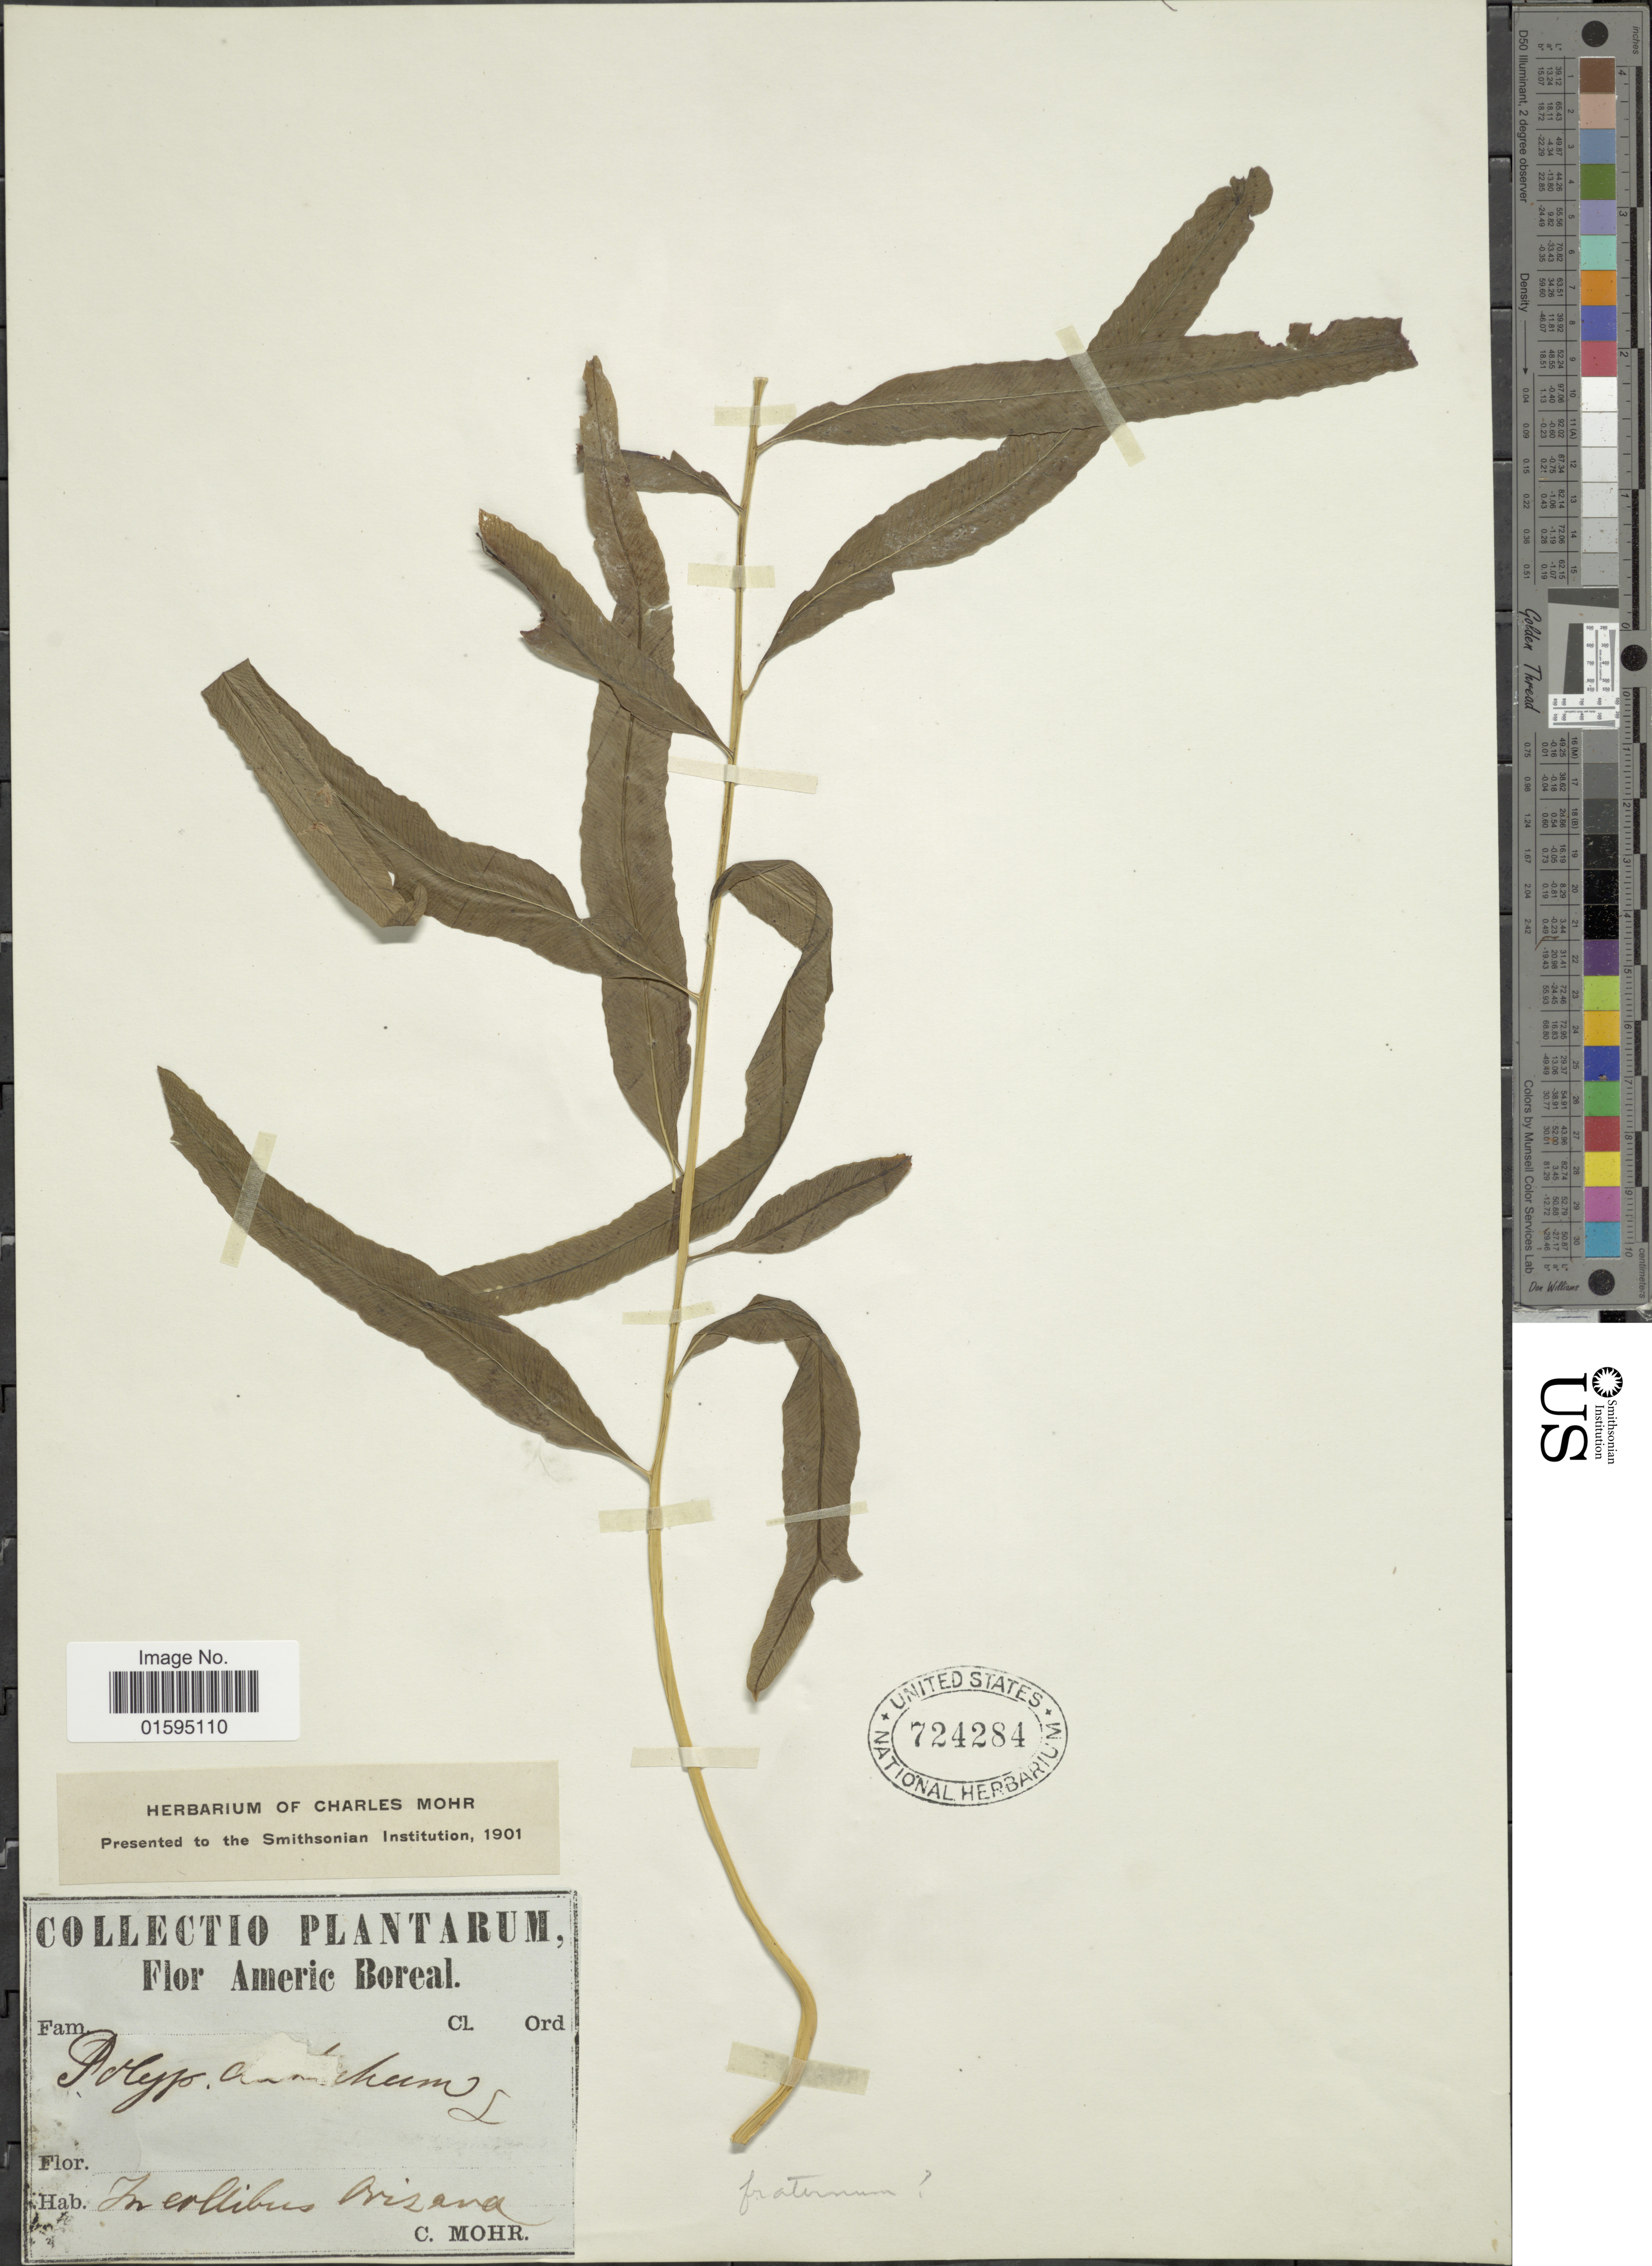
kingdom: Plantae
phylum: Tracheophyta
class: Polypodiopsida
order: Polypodiales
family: Polypodiaceae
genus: Polypodium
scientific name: Polypodium fraternum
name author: Schltdl. & Cham.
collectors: C. T. Mohr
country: Mexico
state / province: Veracruz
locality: Americ Boreal, in collibus Orizava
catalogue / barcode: US 724284